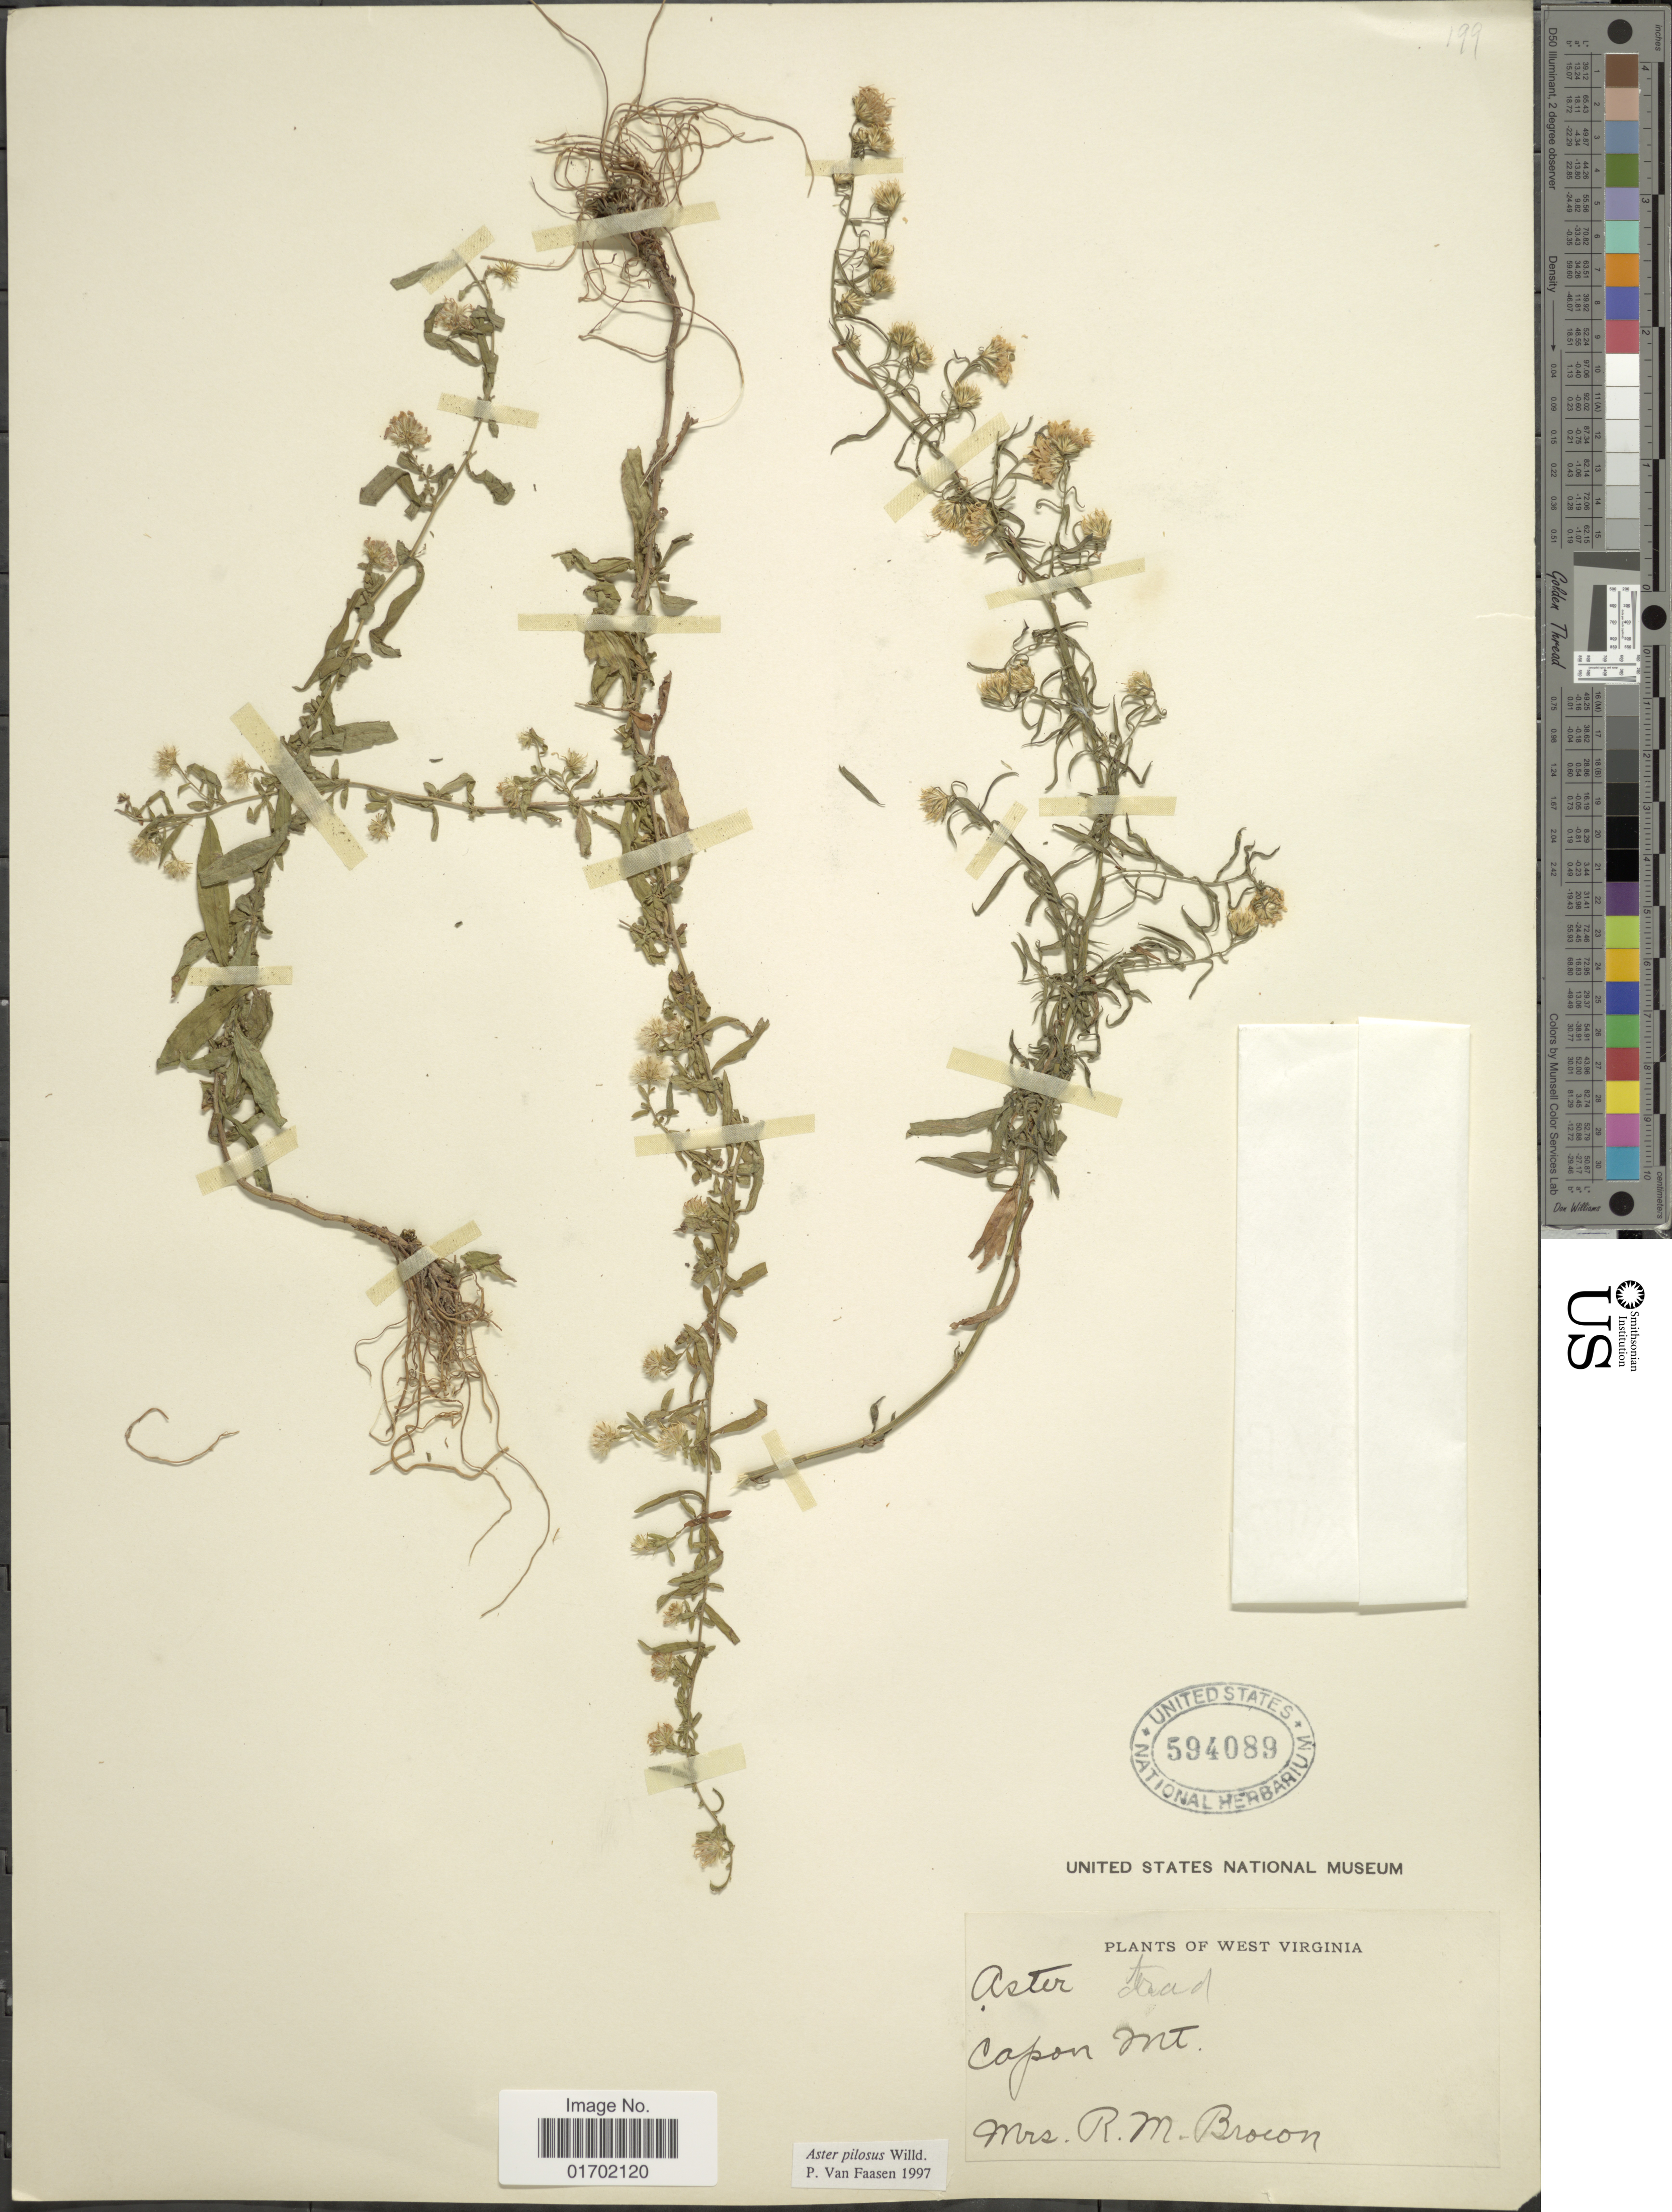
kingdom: Plantae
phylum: Tracheophyta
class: Magnoliopsida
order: Asterales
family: Asteraceae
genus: Symphyotrichum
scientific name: Symphyotrichum pilosum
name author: (Willd.) G.L. Nesom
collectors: R. Brocon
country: United States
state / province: West Virginia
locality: Capon Mt.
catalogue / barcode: US 594089